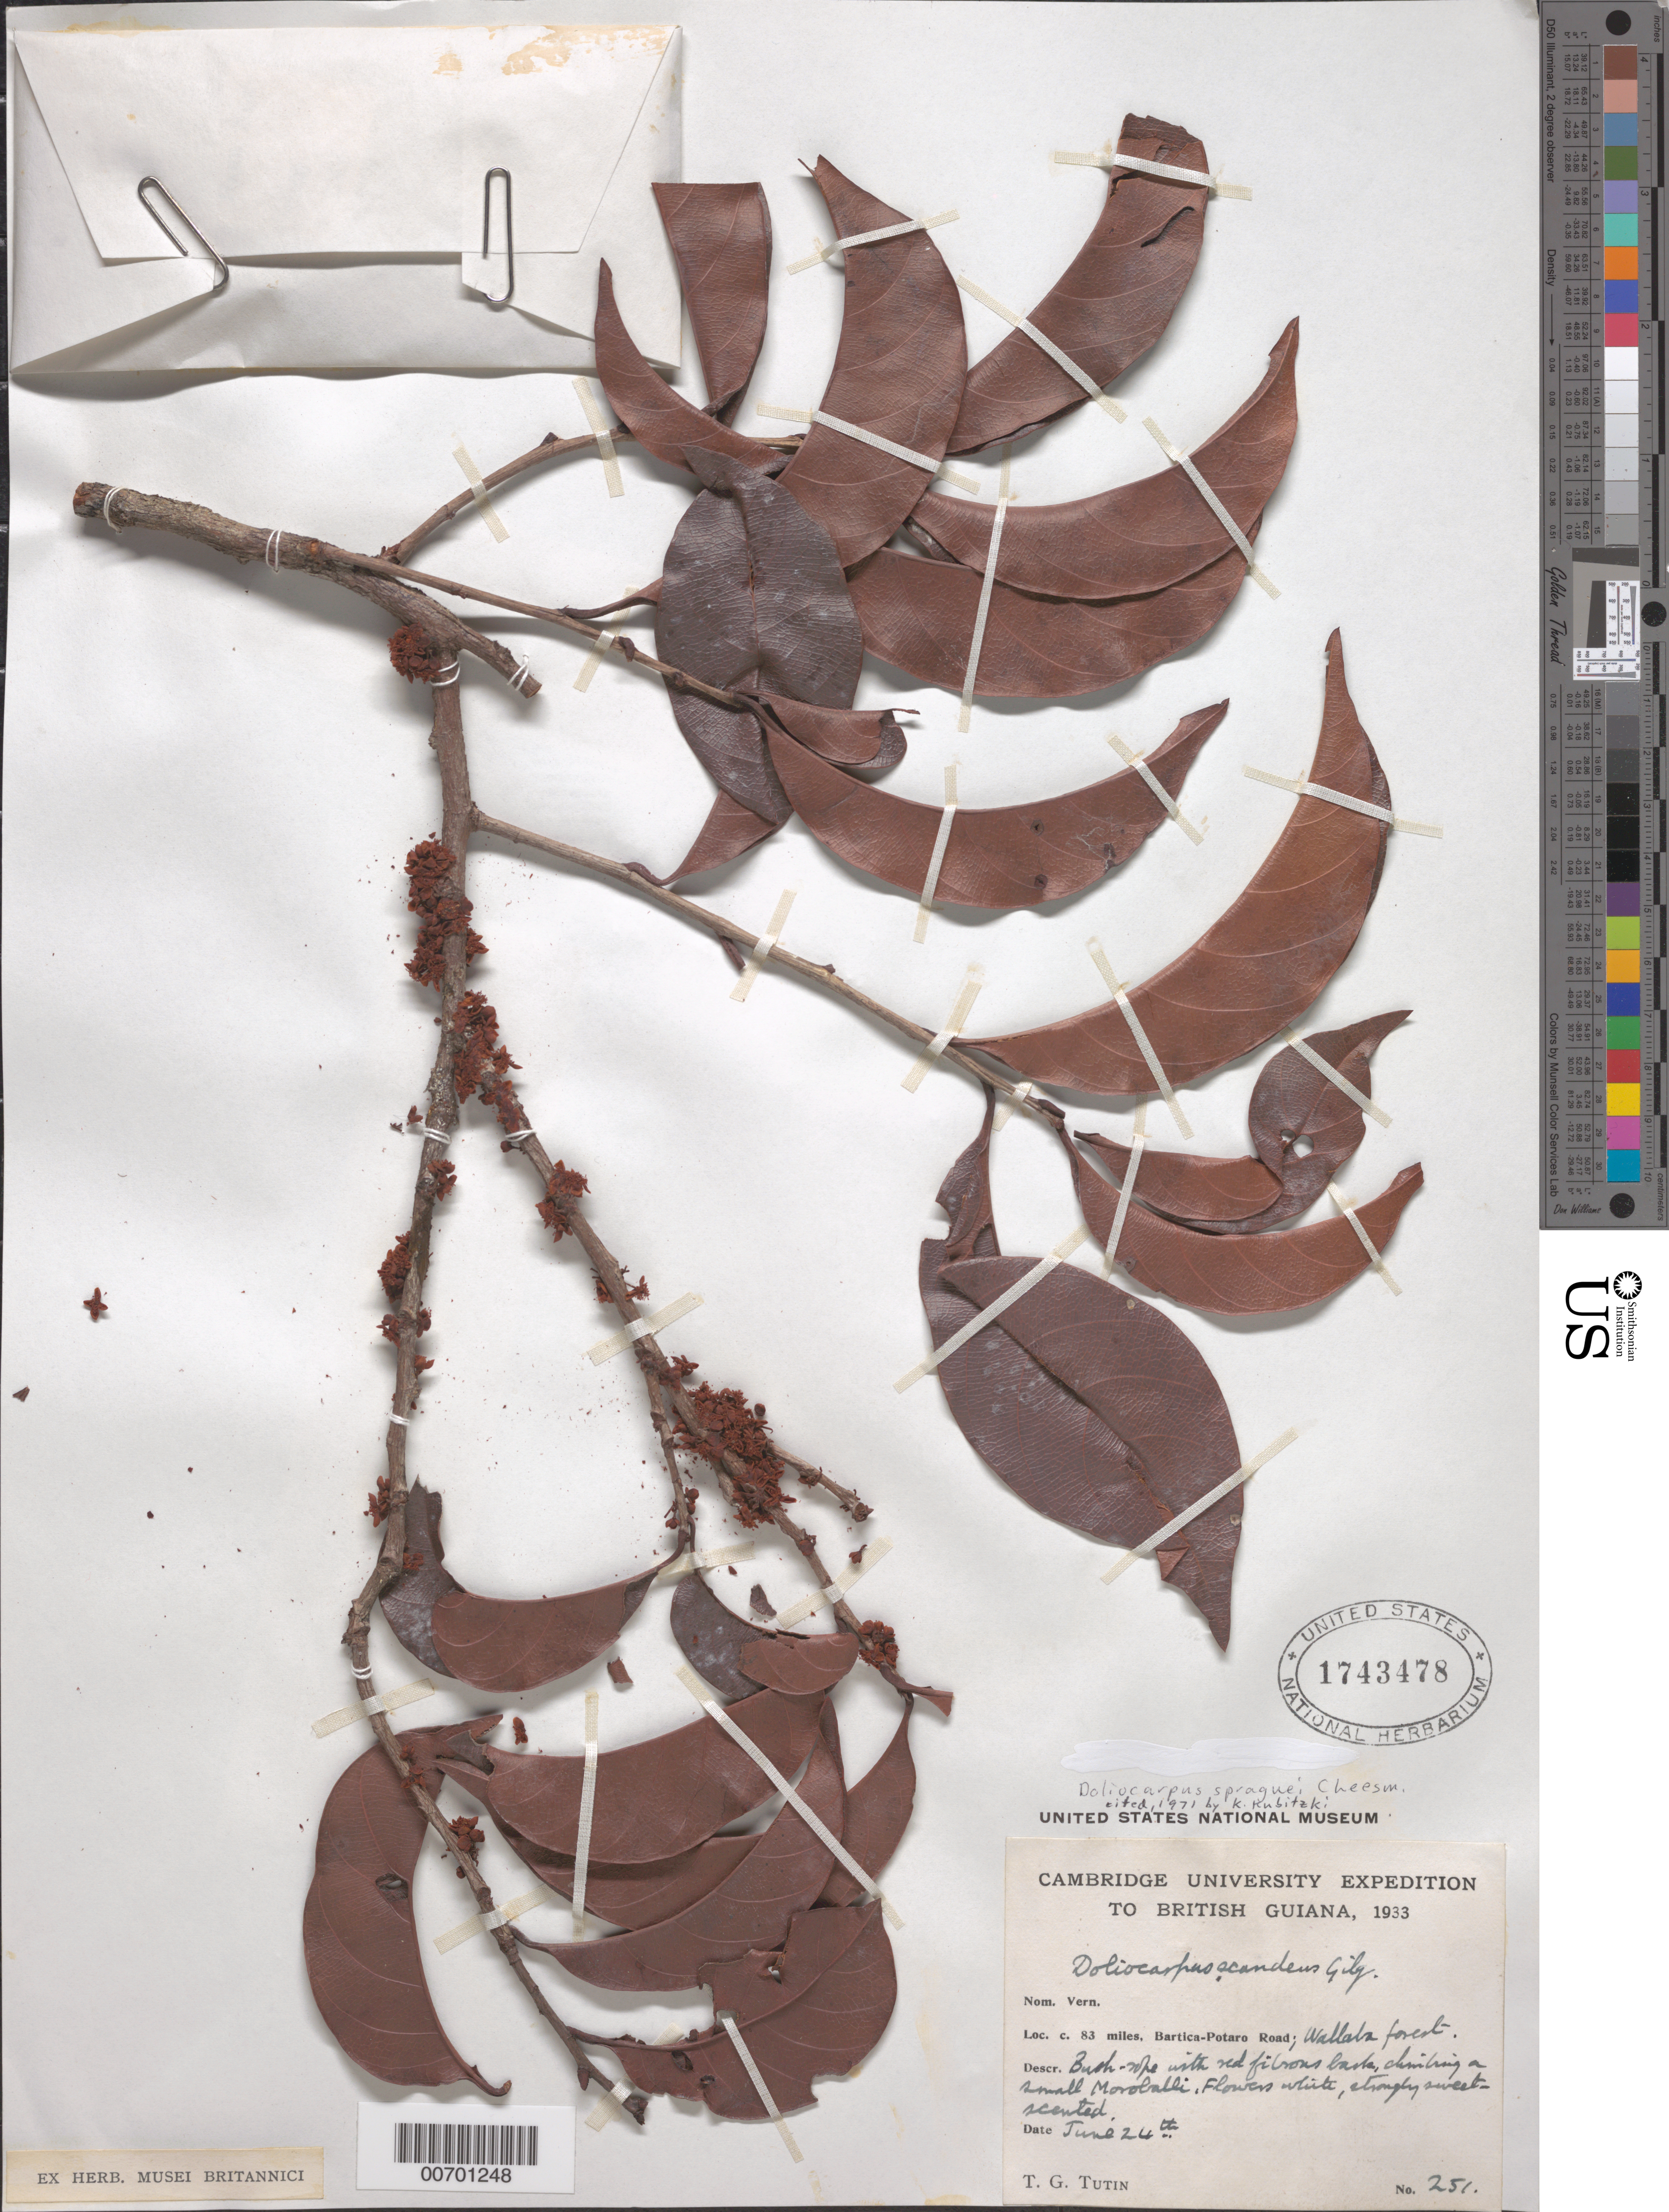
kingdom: Plantae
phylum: Tracheophyta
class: Magnoliopsida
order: Dilleniales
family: Dilleniaceae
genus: Doliocarpus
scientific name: Doliocarpus spraguei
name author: Cheesman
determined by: Kubitzki, Klaus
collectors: T. G. Tutin & A. Persaud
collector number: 251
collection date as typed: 24-Jun-33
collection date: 1933-06-24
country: Guyana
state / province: Potaro-Siparuni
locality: Bartica-Potaro road, mile 83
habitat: Wallaba forest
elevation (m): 122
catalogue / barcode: US 1743478